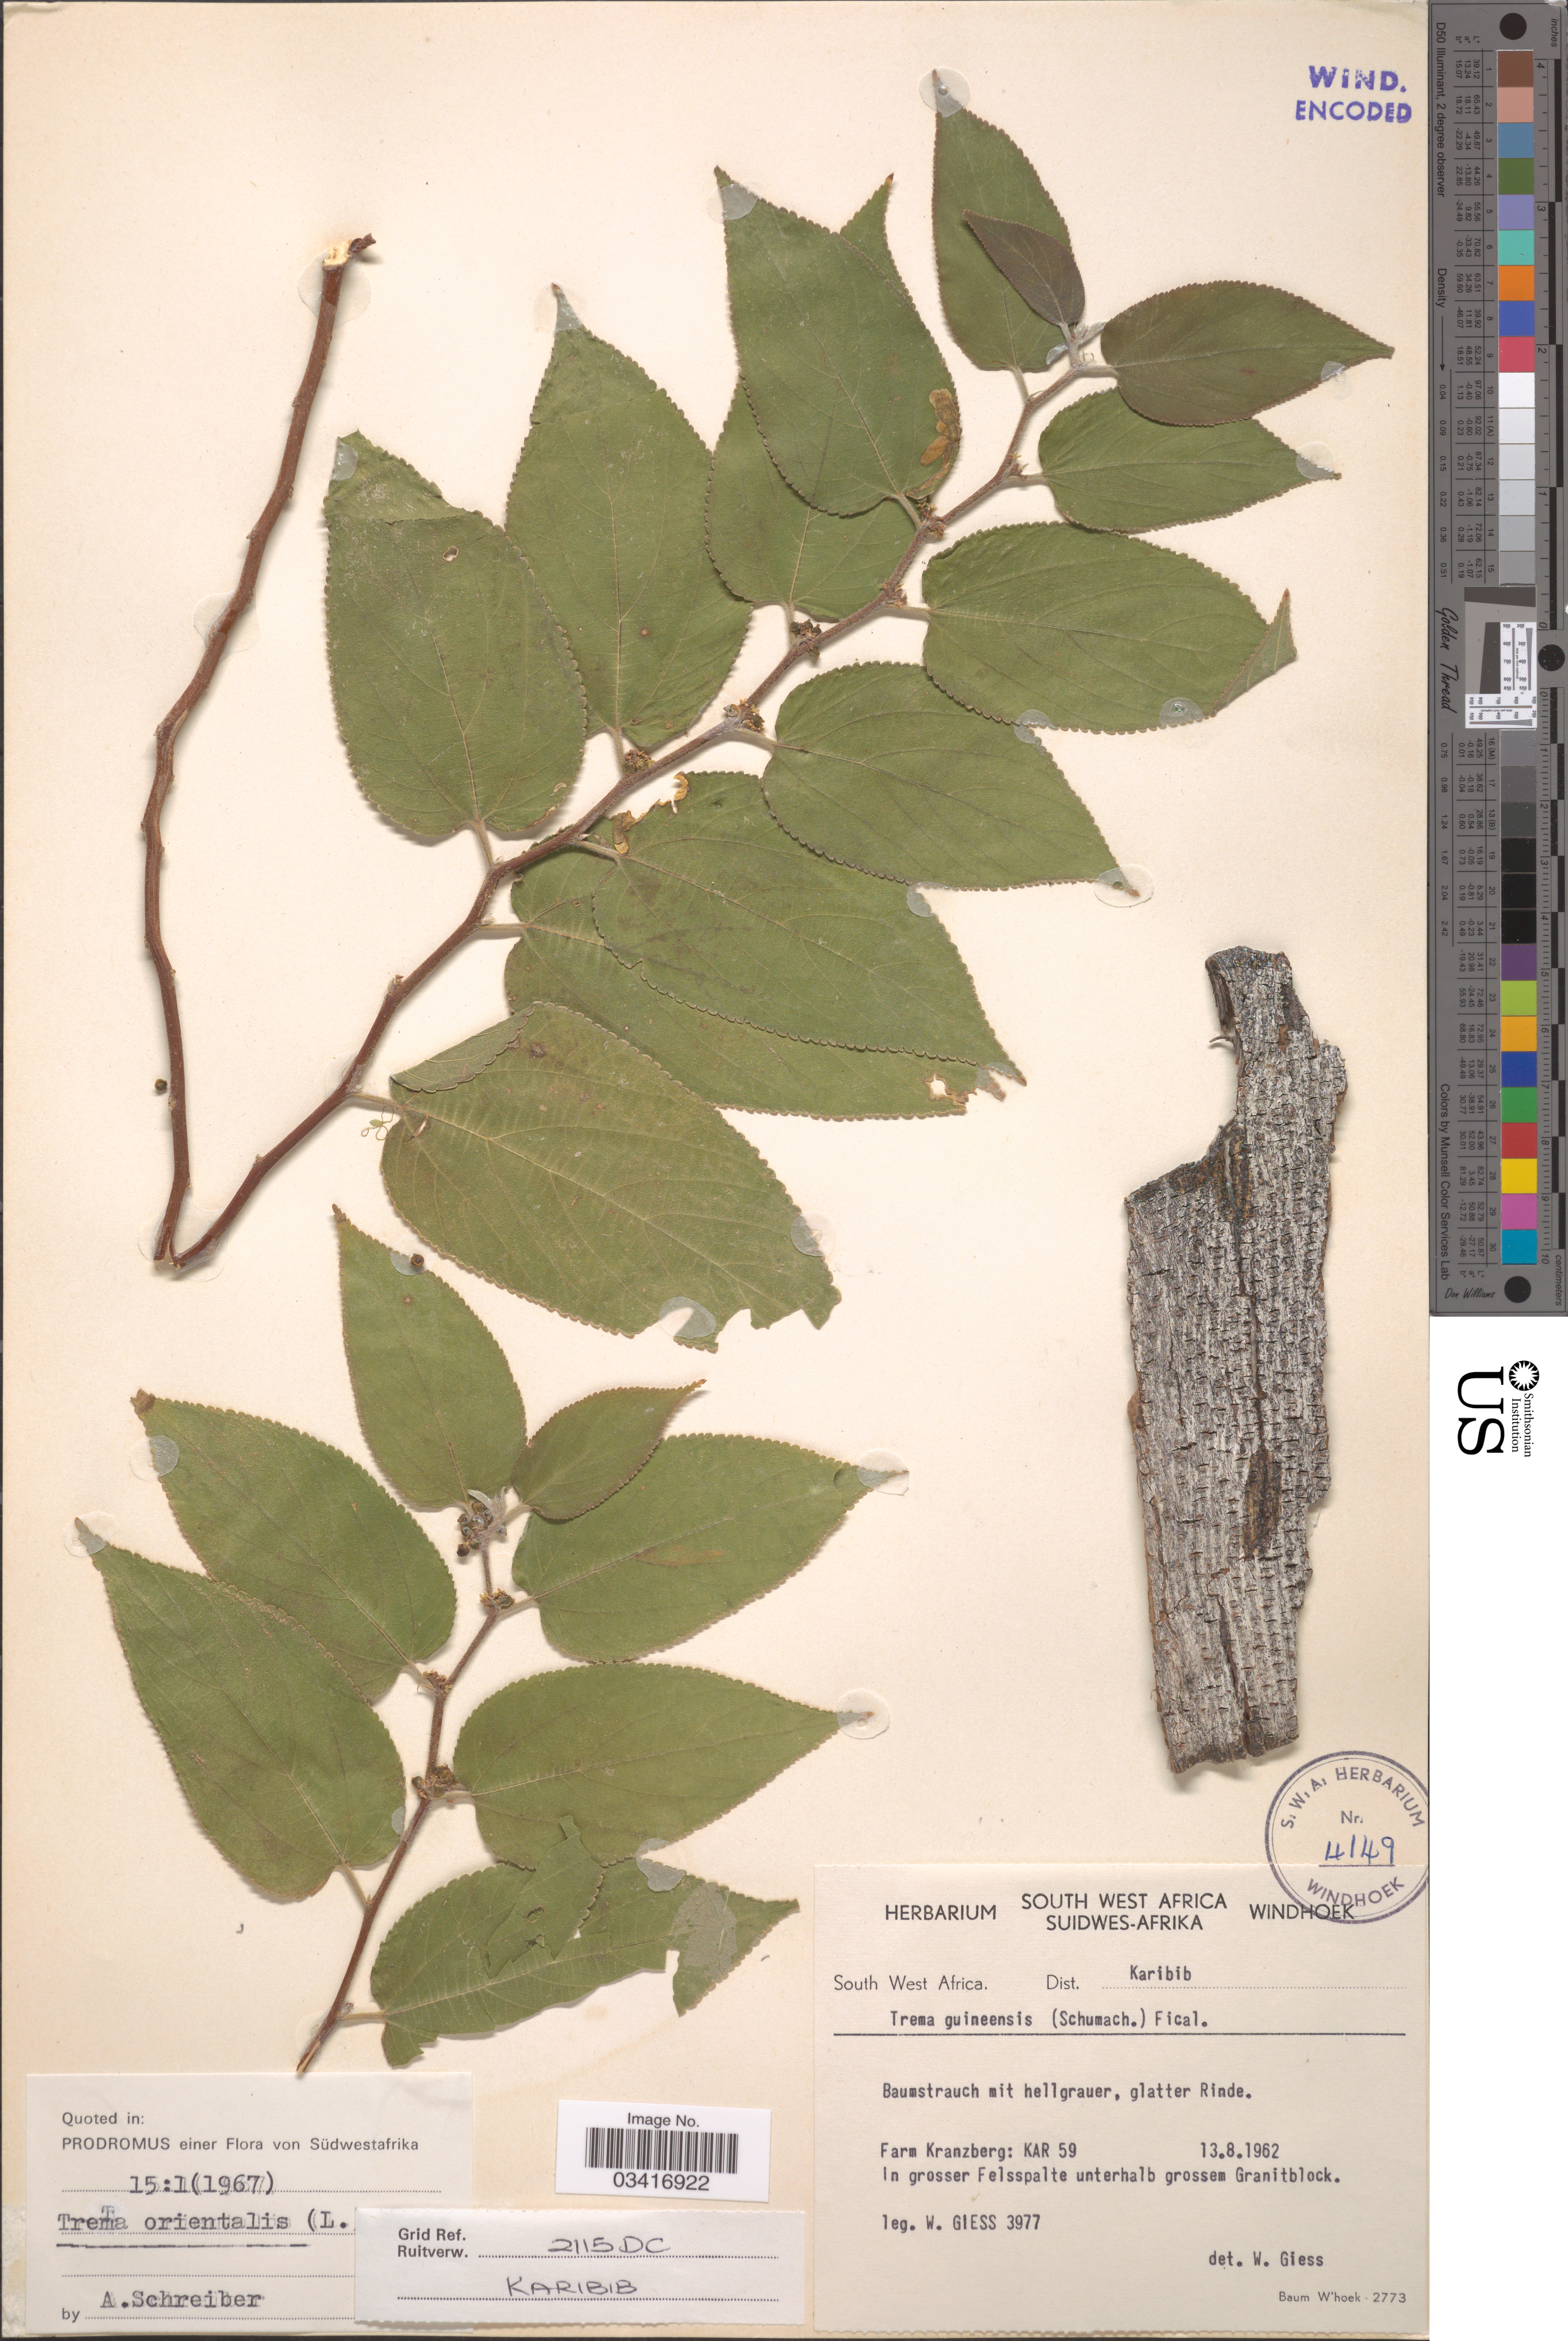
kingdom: Plantae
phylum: Tracheophyta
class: Magnoliopsida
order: Rosales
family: Cannabaceae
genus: Trema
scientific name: Trema orientale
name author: (L.) Blume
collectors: W. Giess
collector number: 3977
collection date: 1962-08-13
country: Namibia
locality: South West Africa. Dist. Karibib. Farm Kranzberg: KAR 59.